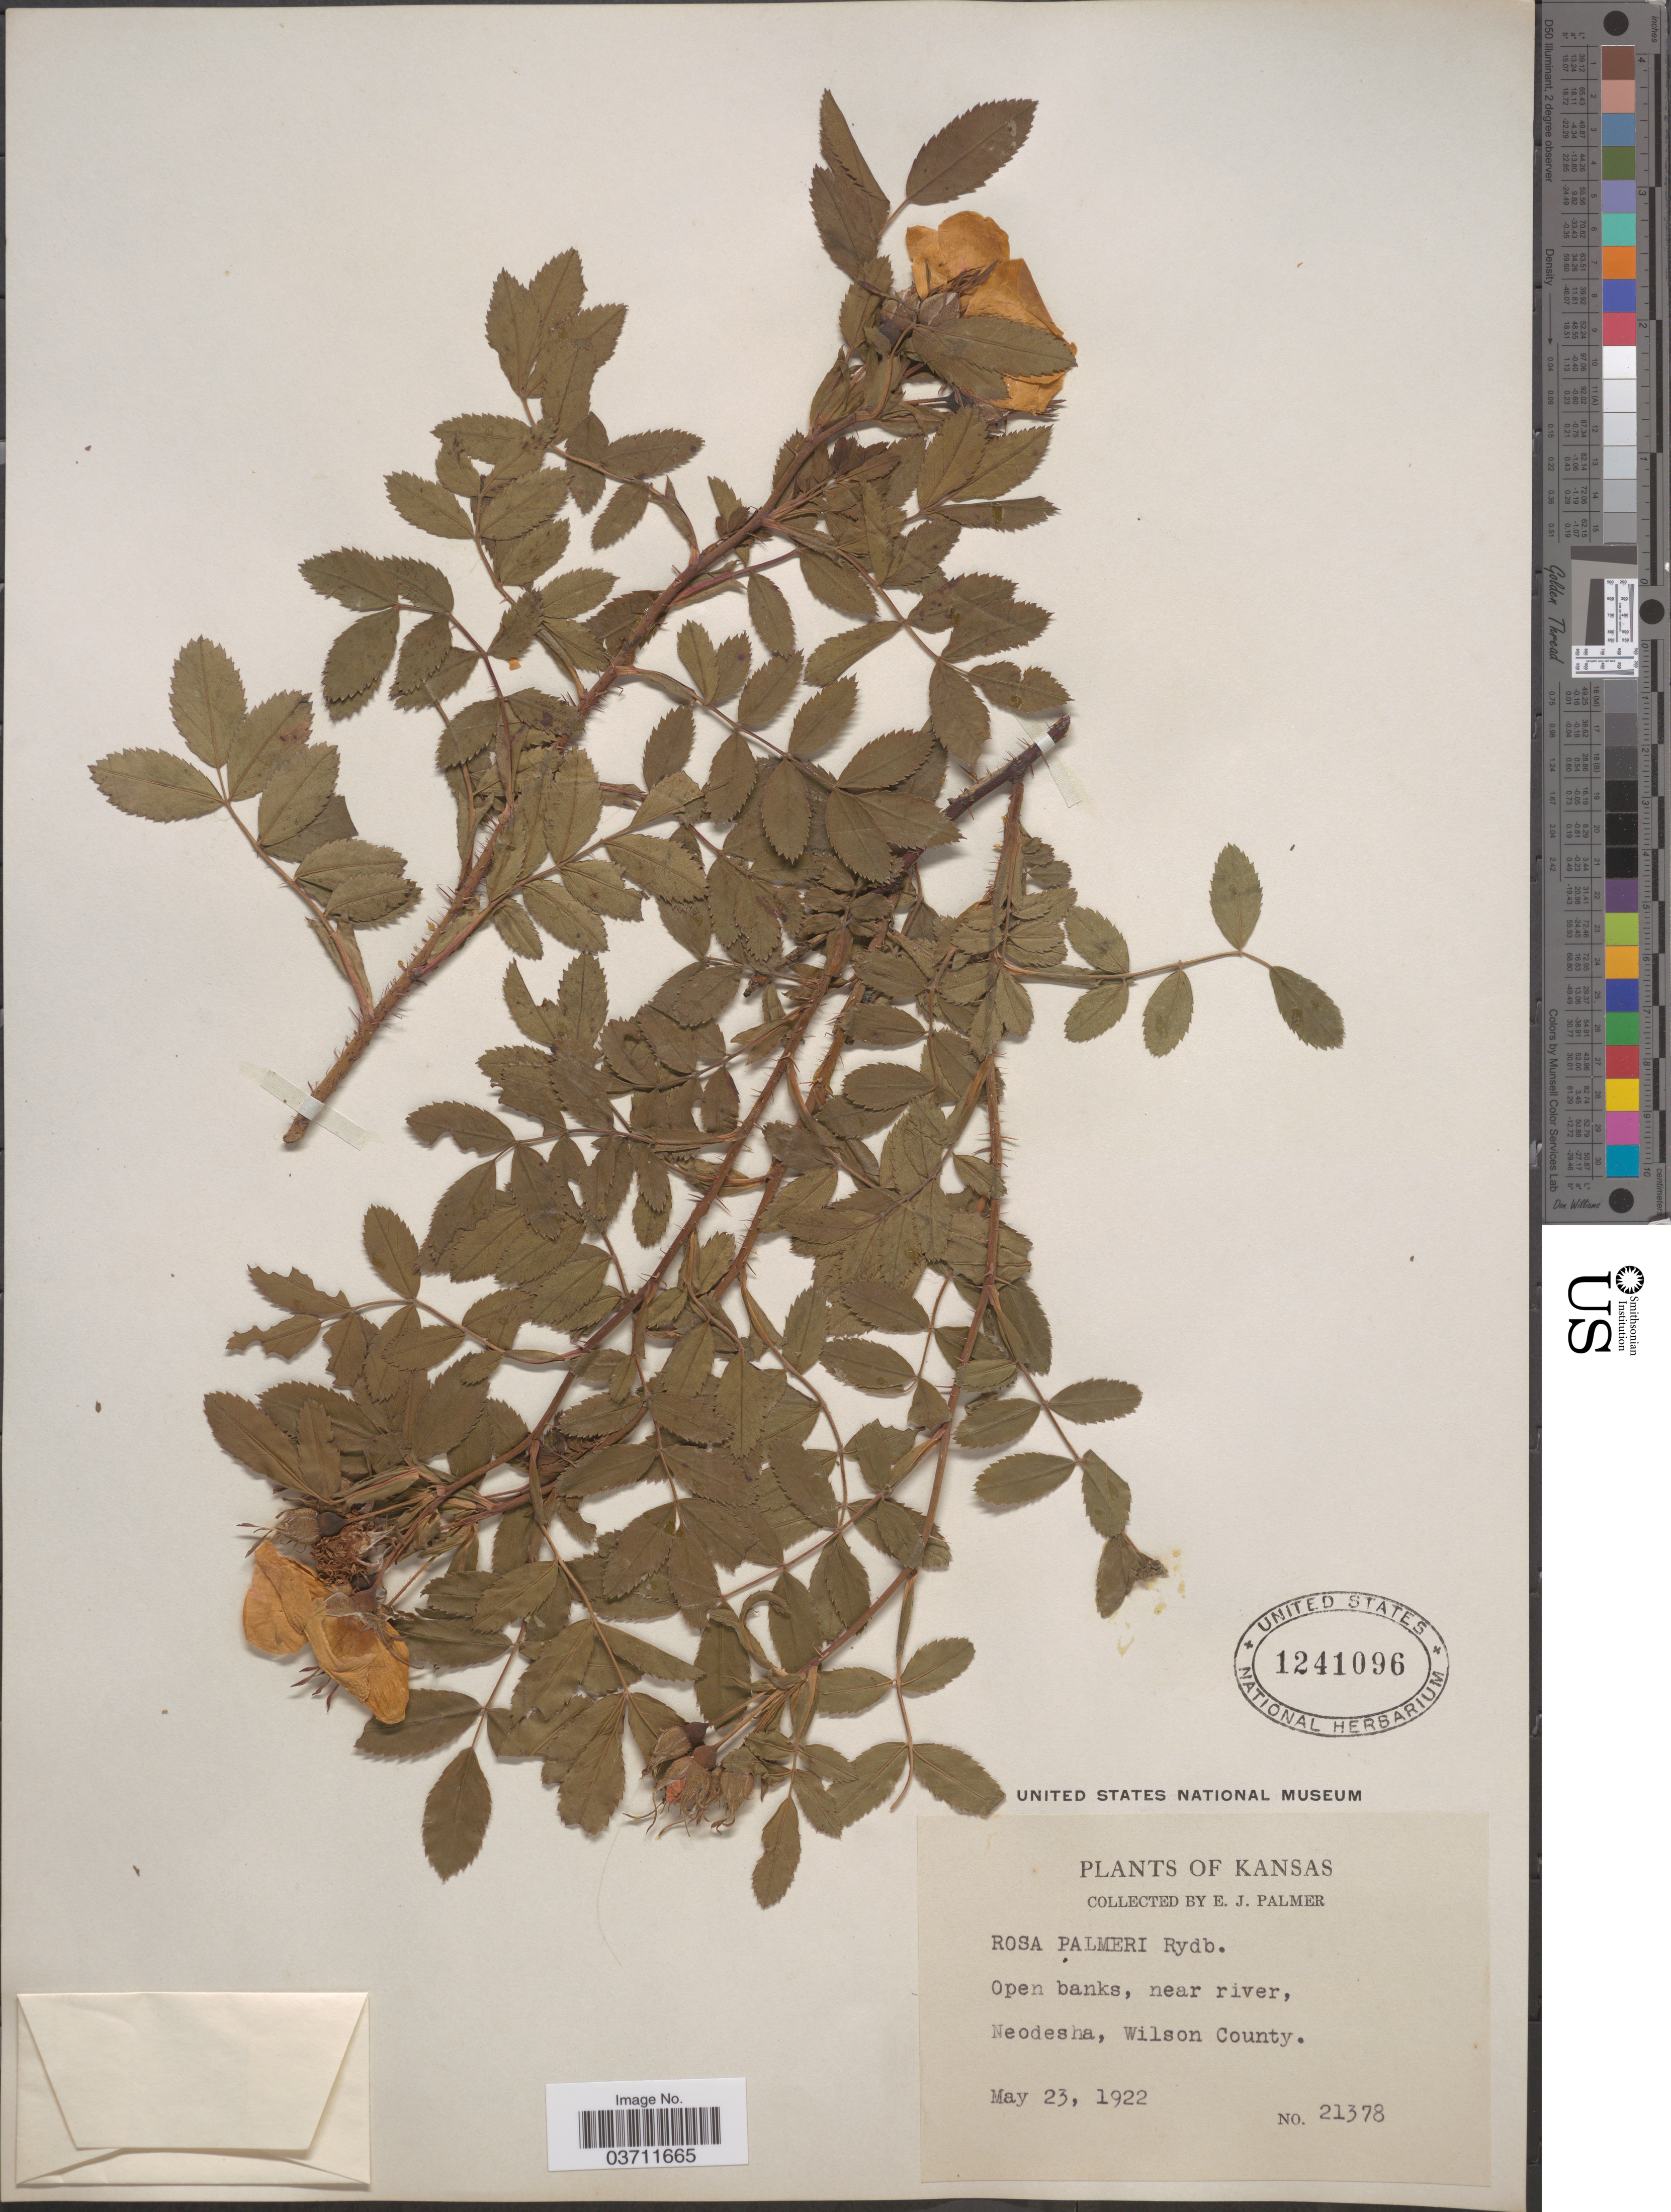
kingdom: Plantae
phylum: Tracheophyta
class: Magnoliopsida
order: Rosales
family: Rosaceae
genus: Rosa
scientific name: Rosa palmeri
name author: Rydb.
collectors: E. J. Palmer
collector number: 21378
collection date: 1922-05-23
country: United States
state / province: Kansas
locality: Near river, Neodesha, Wilson County.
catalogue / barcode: US 1241096